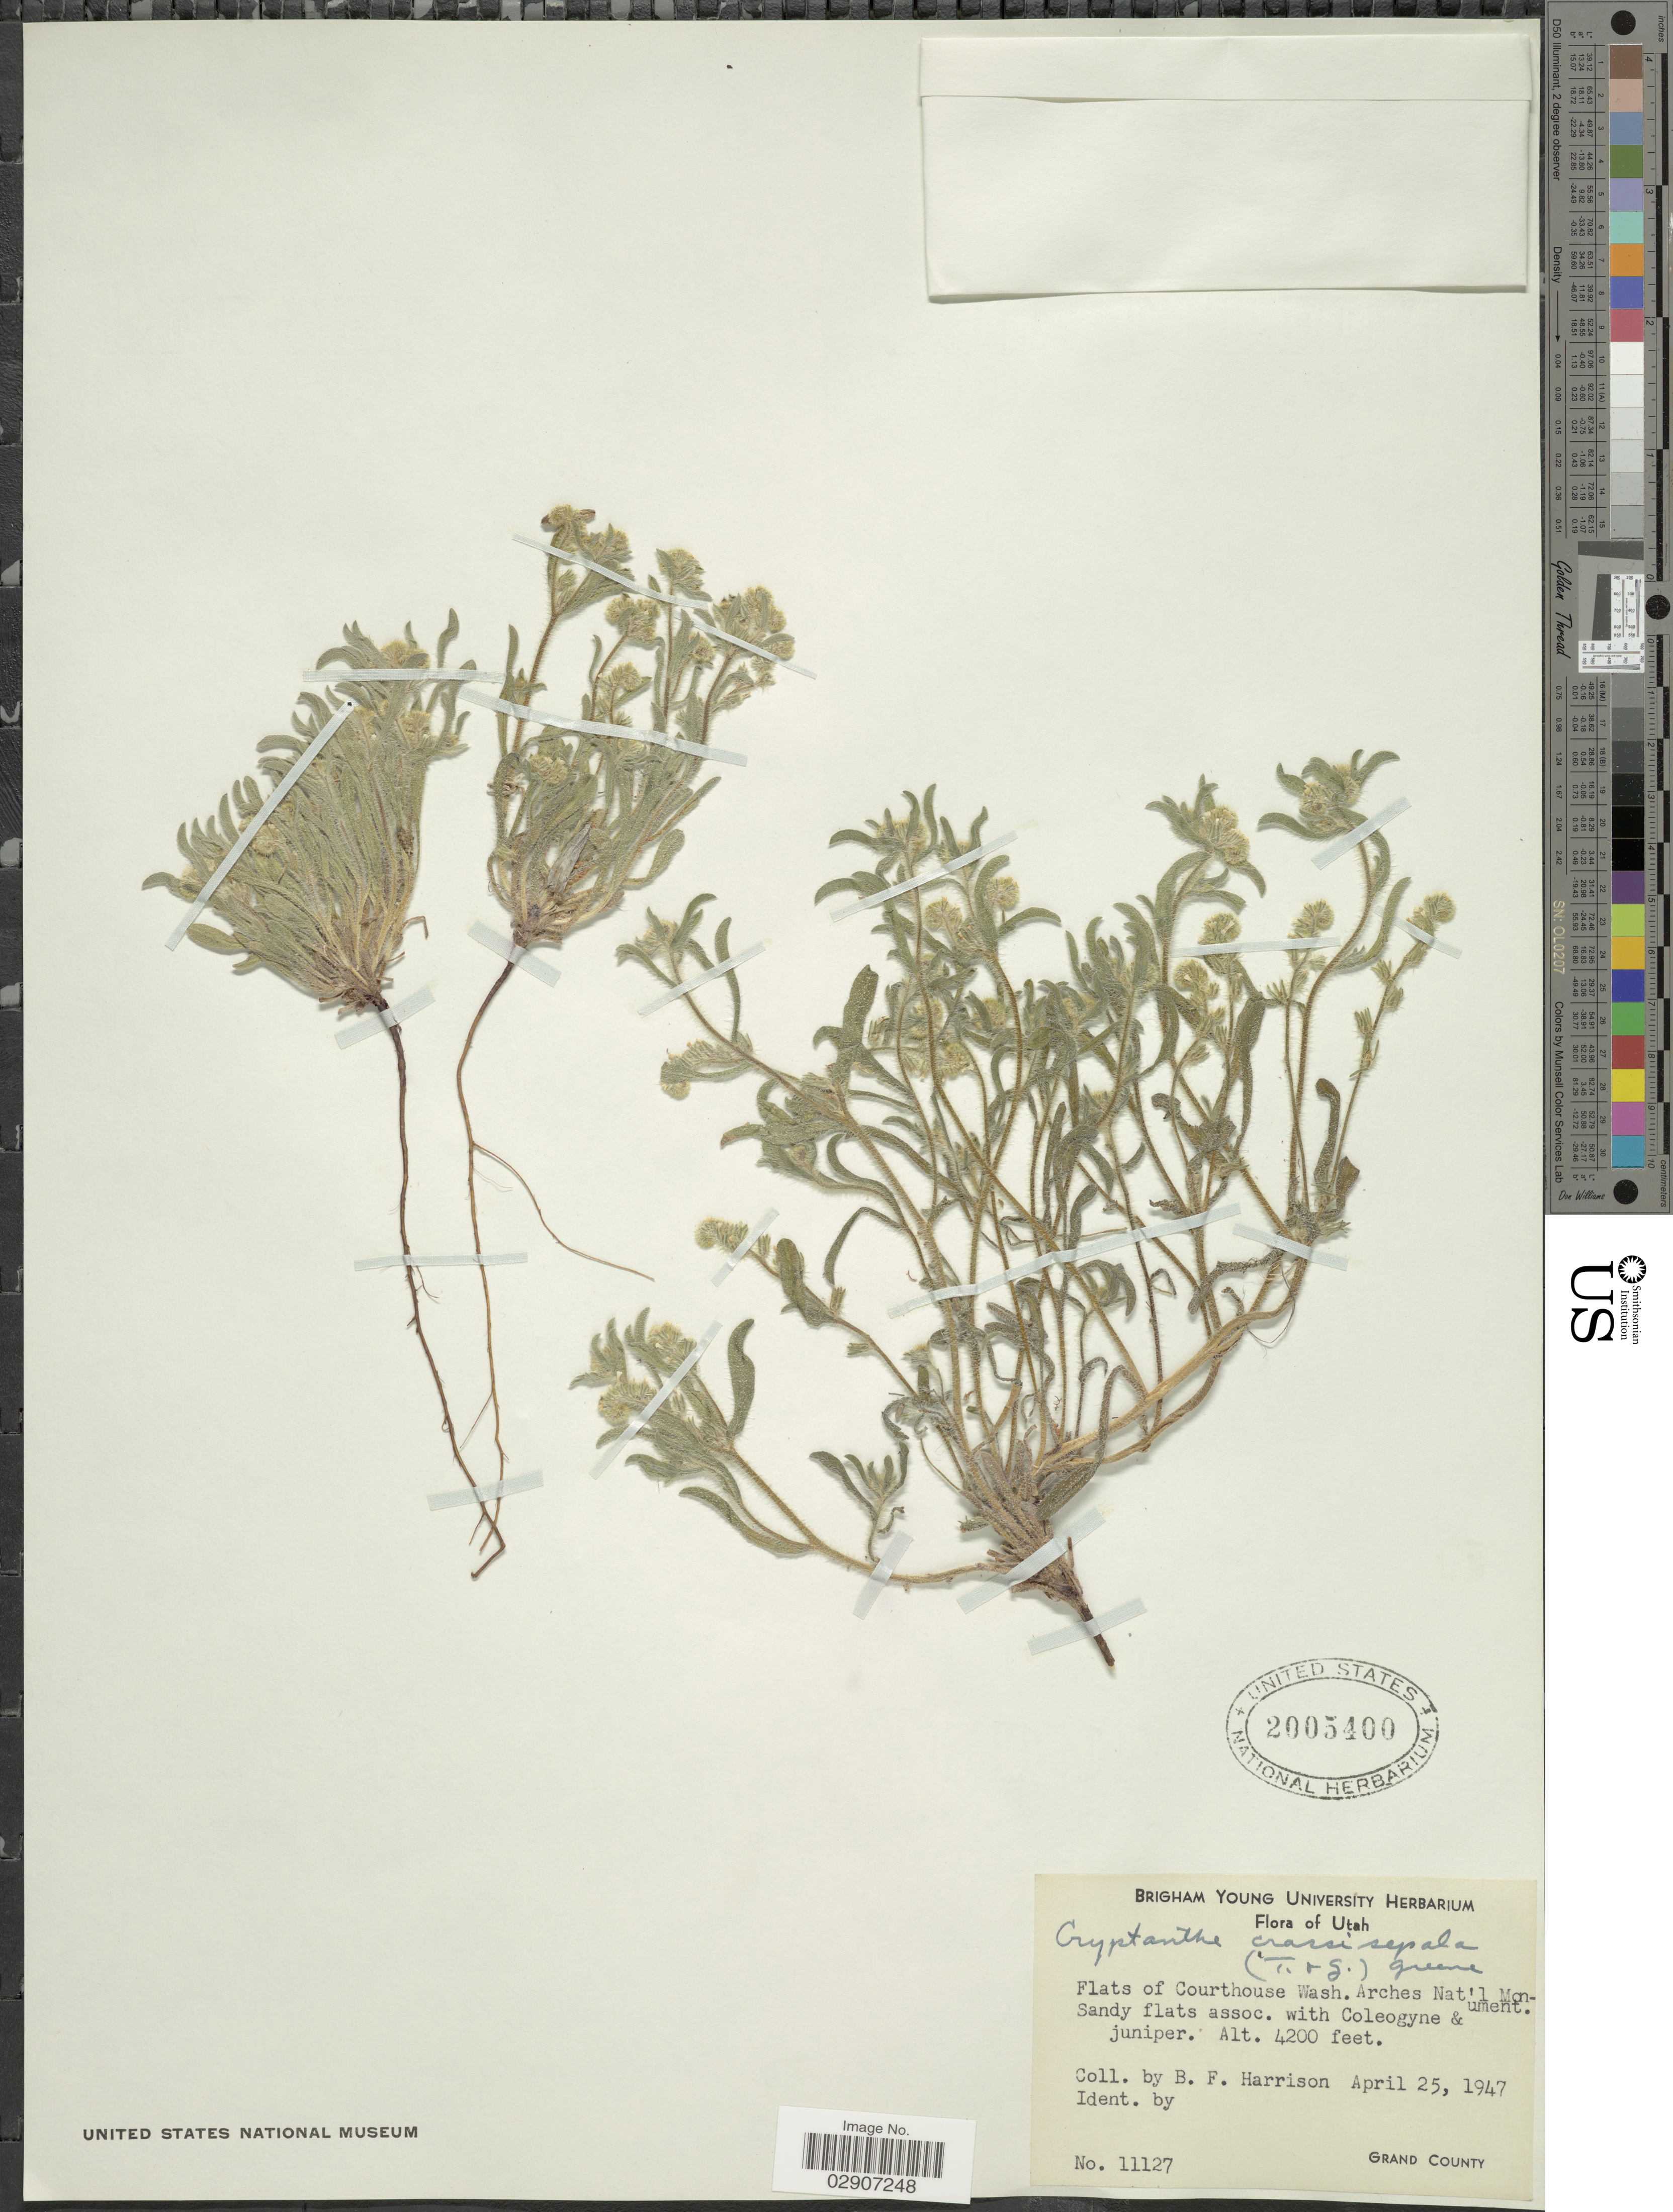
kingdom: Plantae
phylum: Tracheophyta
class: Magnoliopsida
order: Boraginales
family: Boraginaceae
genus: Cryptantha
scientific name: Cryptantha crassisepala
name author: (Torr. & A. Gray) Greene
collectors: B. F. Harrison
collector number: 11127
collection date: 1947-04-25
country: United States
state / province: Utah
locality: Flats of Courthouse Wash. Arches Nat'l Monument. Grand County.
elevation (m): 1280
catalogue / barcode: US 2005400